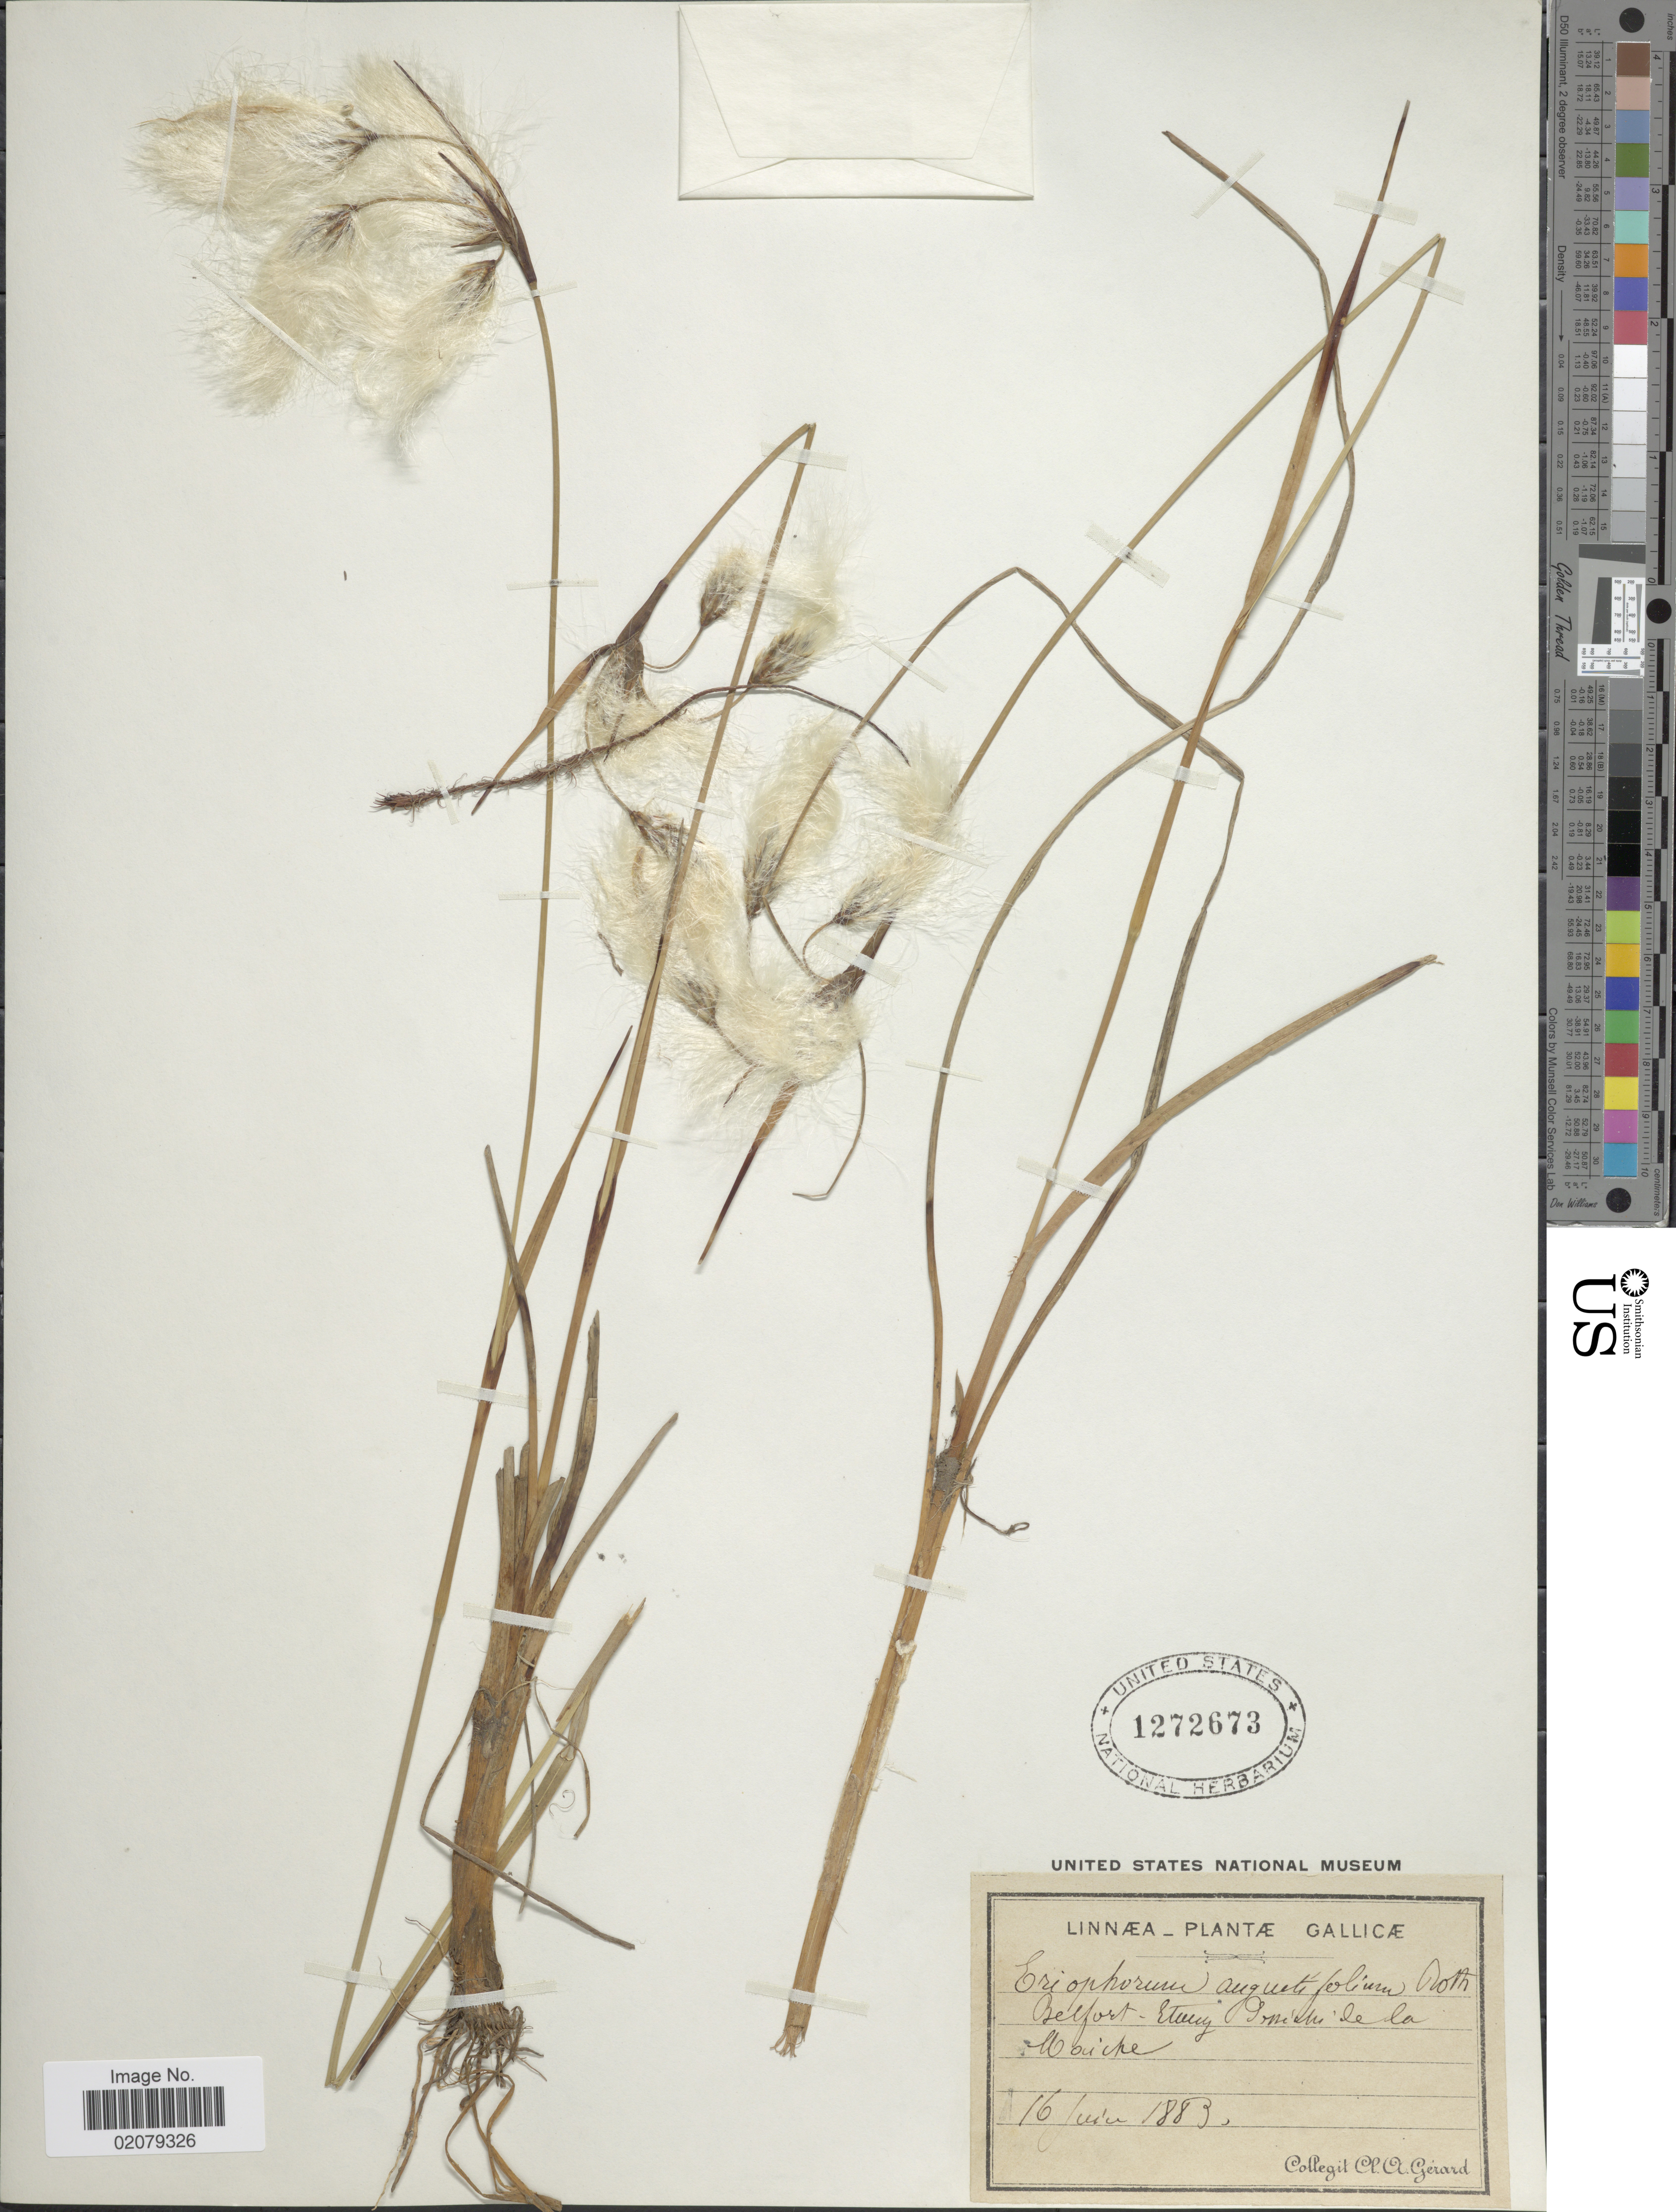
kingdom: Plantae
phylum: Tracheophyta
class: Liliopsida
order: Poales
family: Cyperaceae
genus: Eriophorum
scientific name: Eriophorum angustifolium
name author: Honck.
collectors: C. Gerard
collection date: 1883-06-16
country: France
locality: Gallicae, Gelfort Etuic Percuille de la Moiche [interpreted]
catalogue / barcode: US 1272673